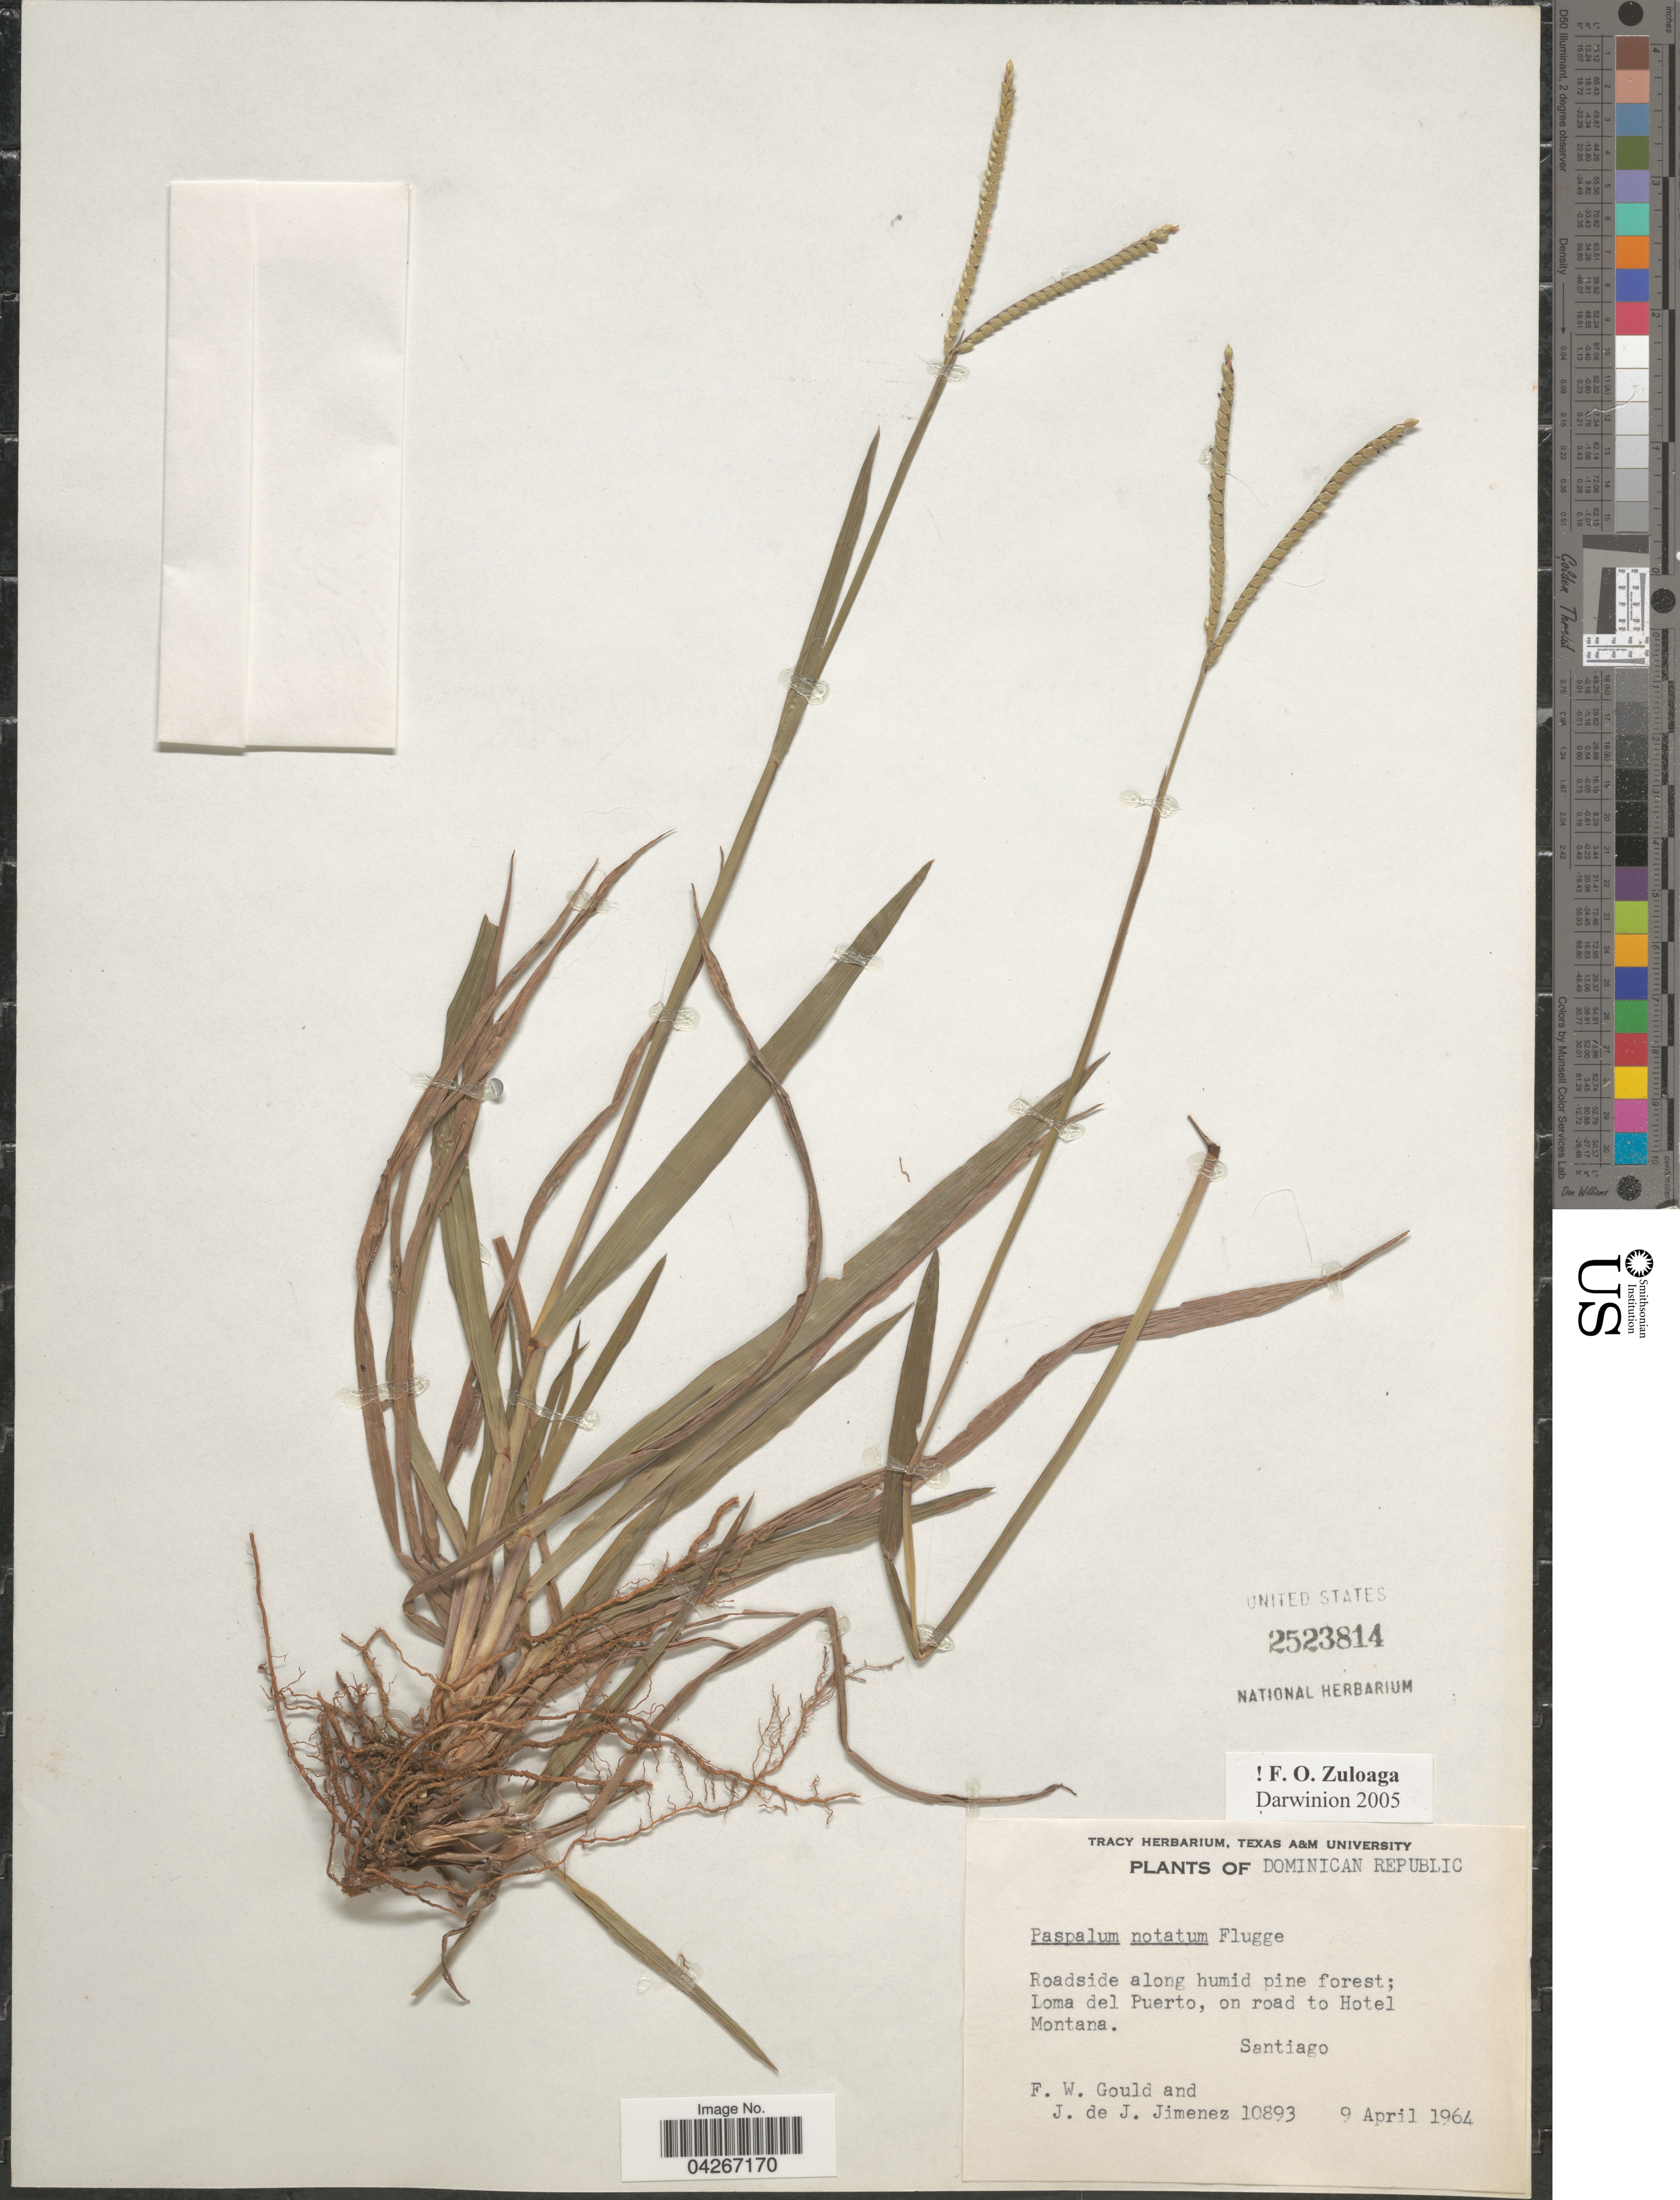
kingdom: Plantae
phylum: Tracheophyta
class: Liliopsida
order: Poales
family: Poaceae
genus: Paspalum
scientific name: Paspalum notatum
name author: Flüggé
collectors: F. W. Gould & J. J. Jiménez Almonte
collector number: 10893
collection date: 1964-04-09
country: Dominican Republic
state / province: Santiago Rodríguez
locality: Loma del Puerto, on road to Hotel Montana. Santiago.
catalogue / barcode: US 2523814